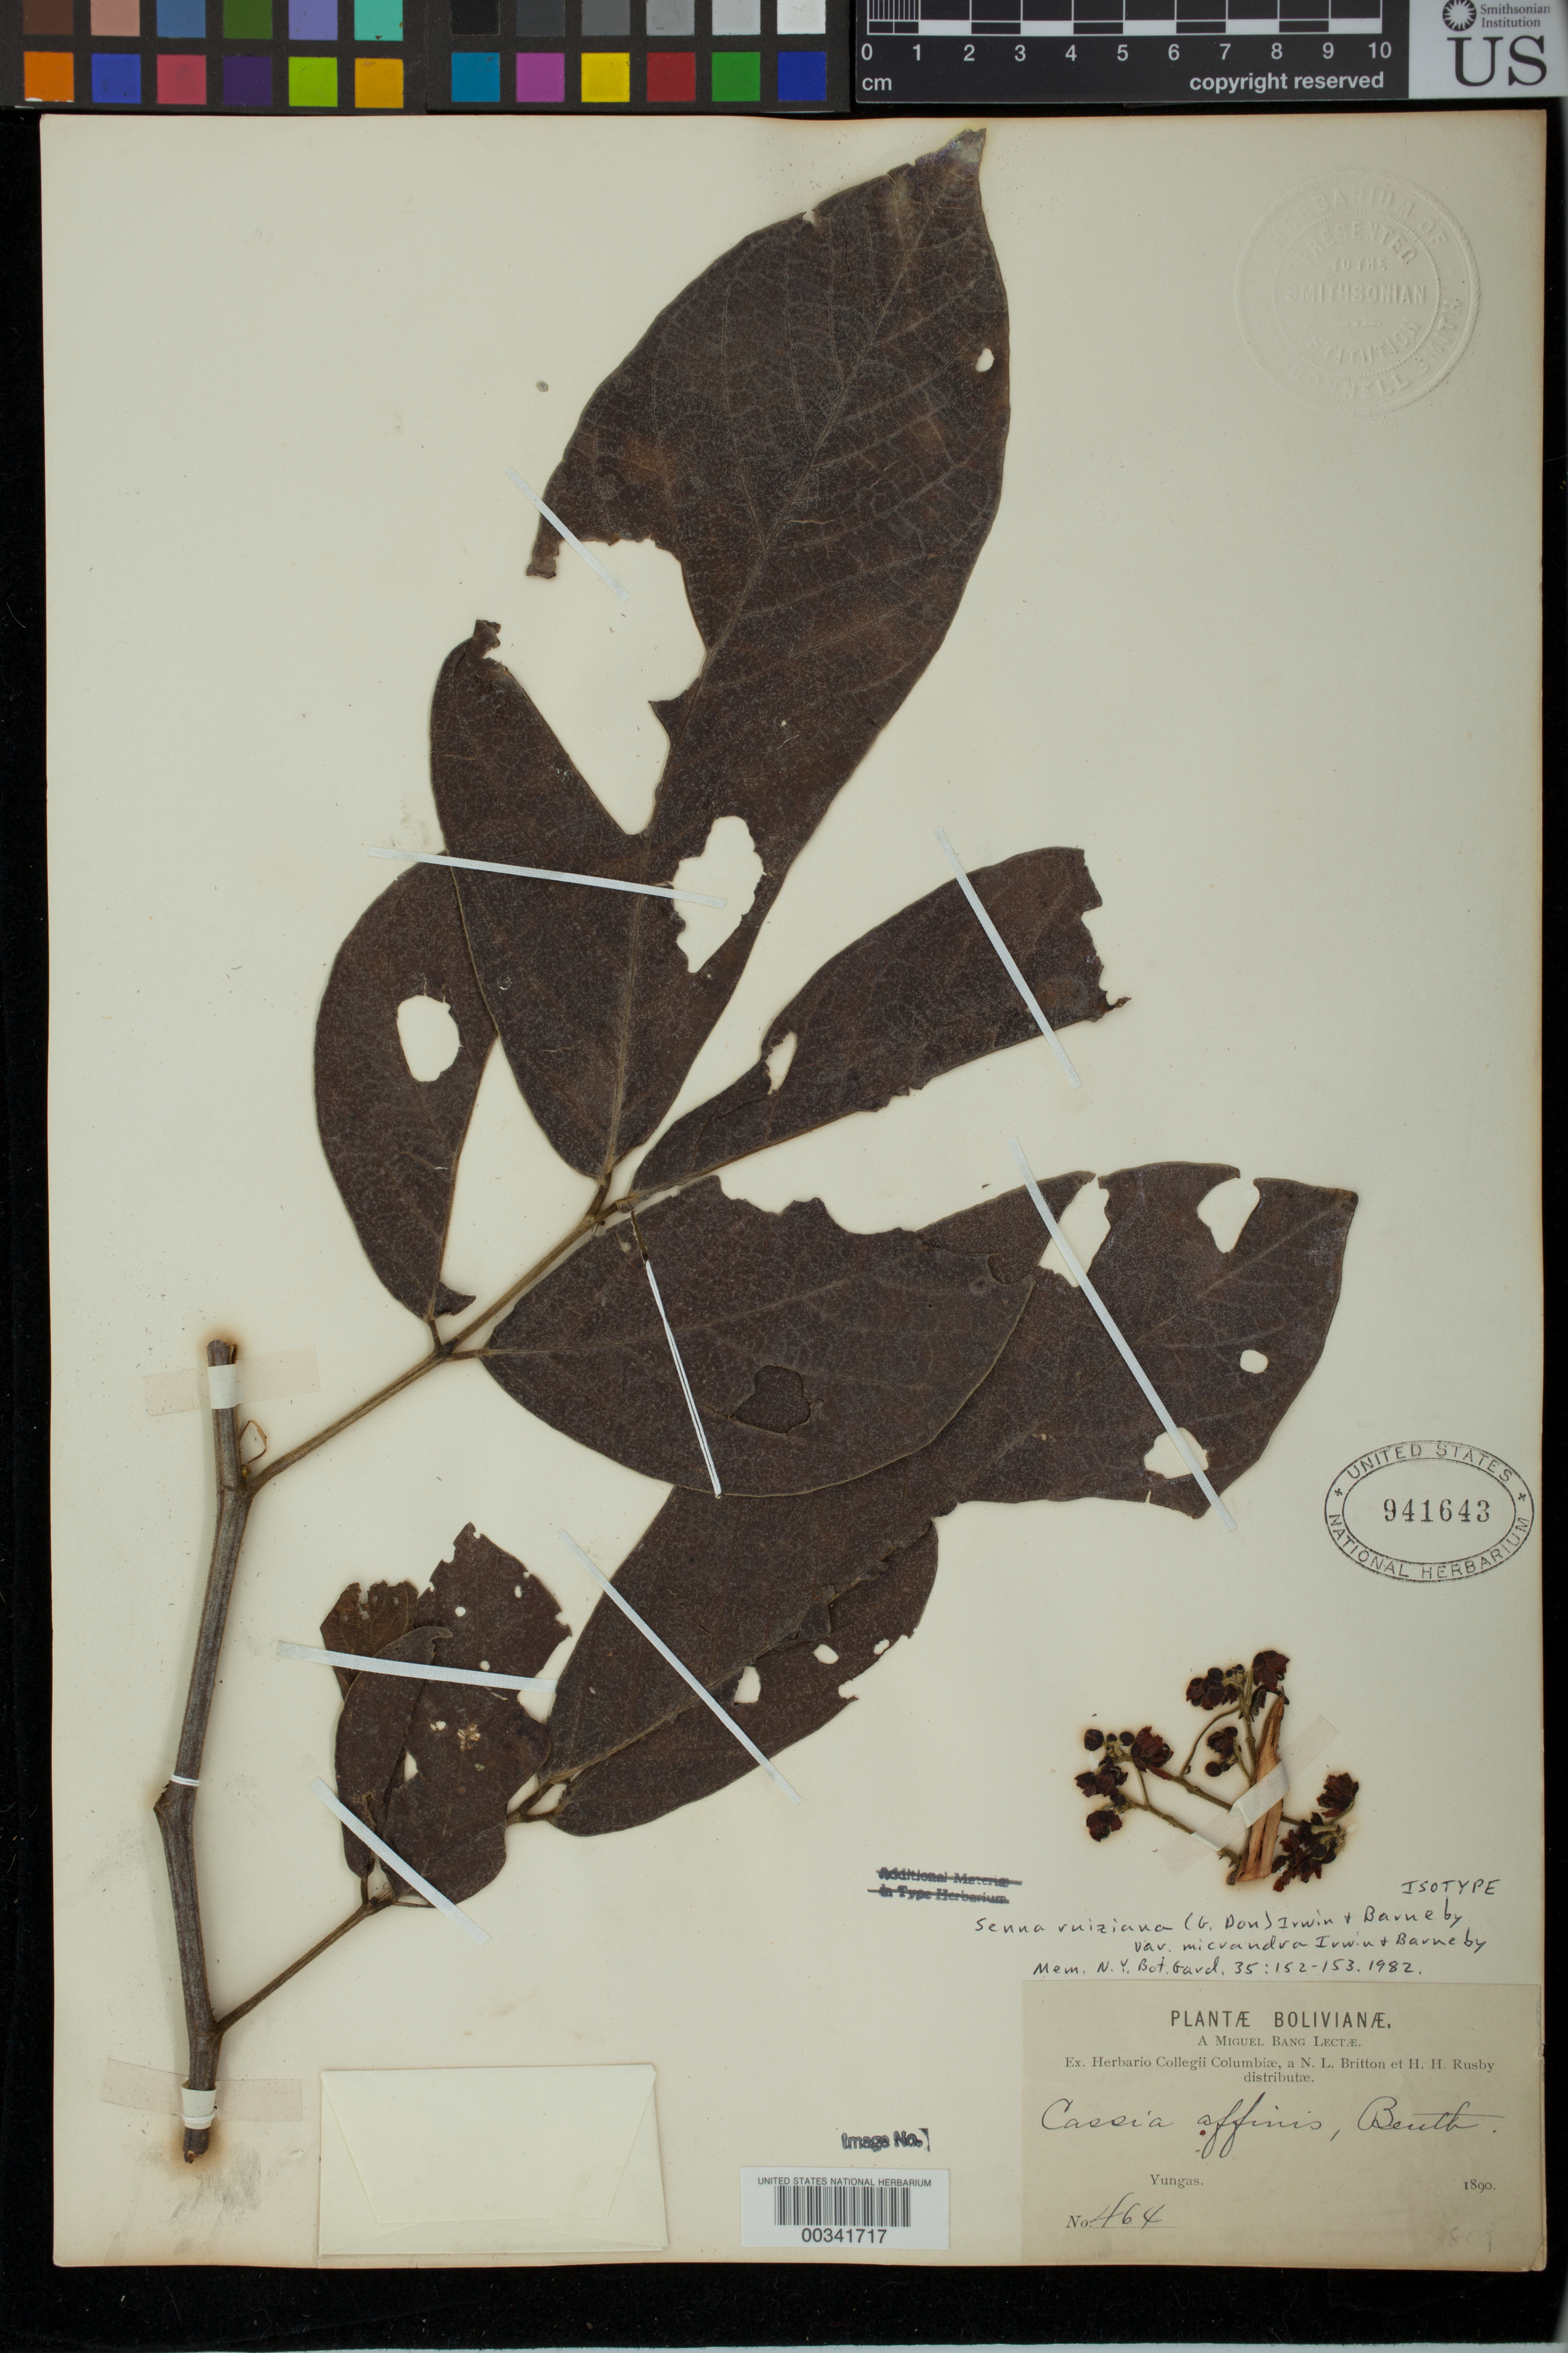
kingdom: Plantae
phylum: Tracheophyta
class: Magnoliopsida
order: Fabales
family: Fabaceae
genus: Senna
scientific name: Senna ruiziana var. micrandra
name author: H.S. Irwin & Barneby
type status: Isotype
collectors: M. Bang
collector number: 464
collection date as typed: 1890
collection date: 1890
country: Bolivia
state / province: La Paz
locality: Yungas.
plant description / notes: From the herbarium of J. Donnell Smith.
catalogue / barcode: US 941643